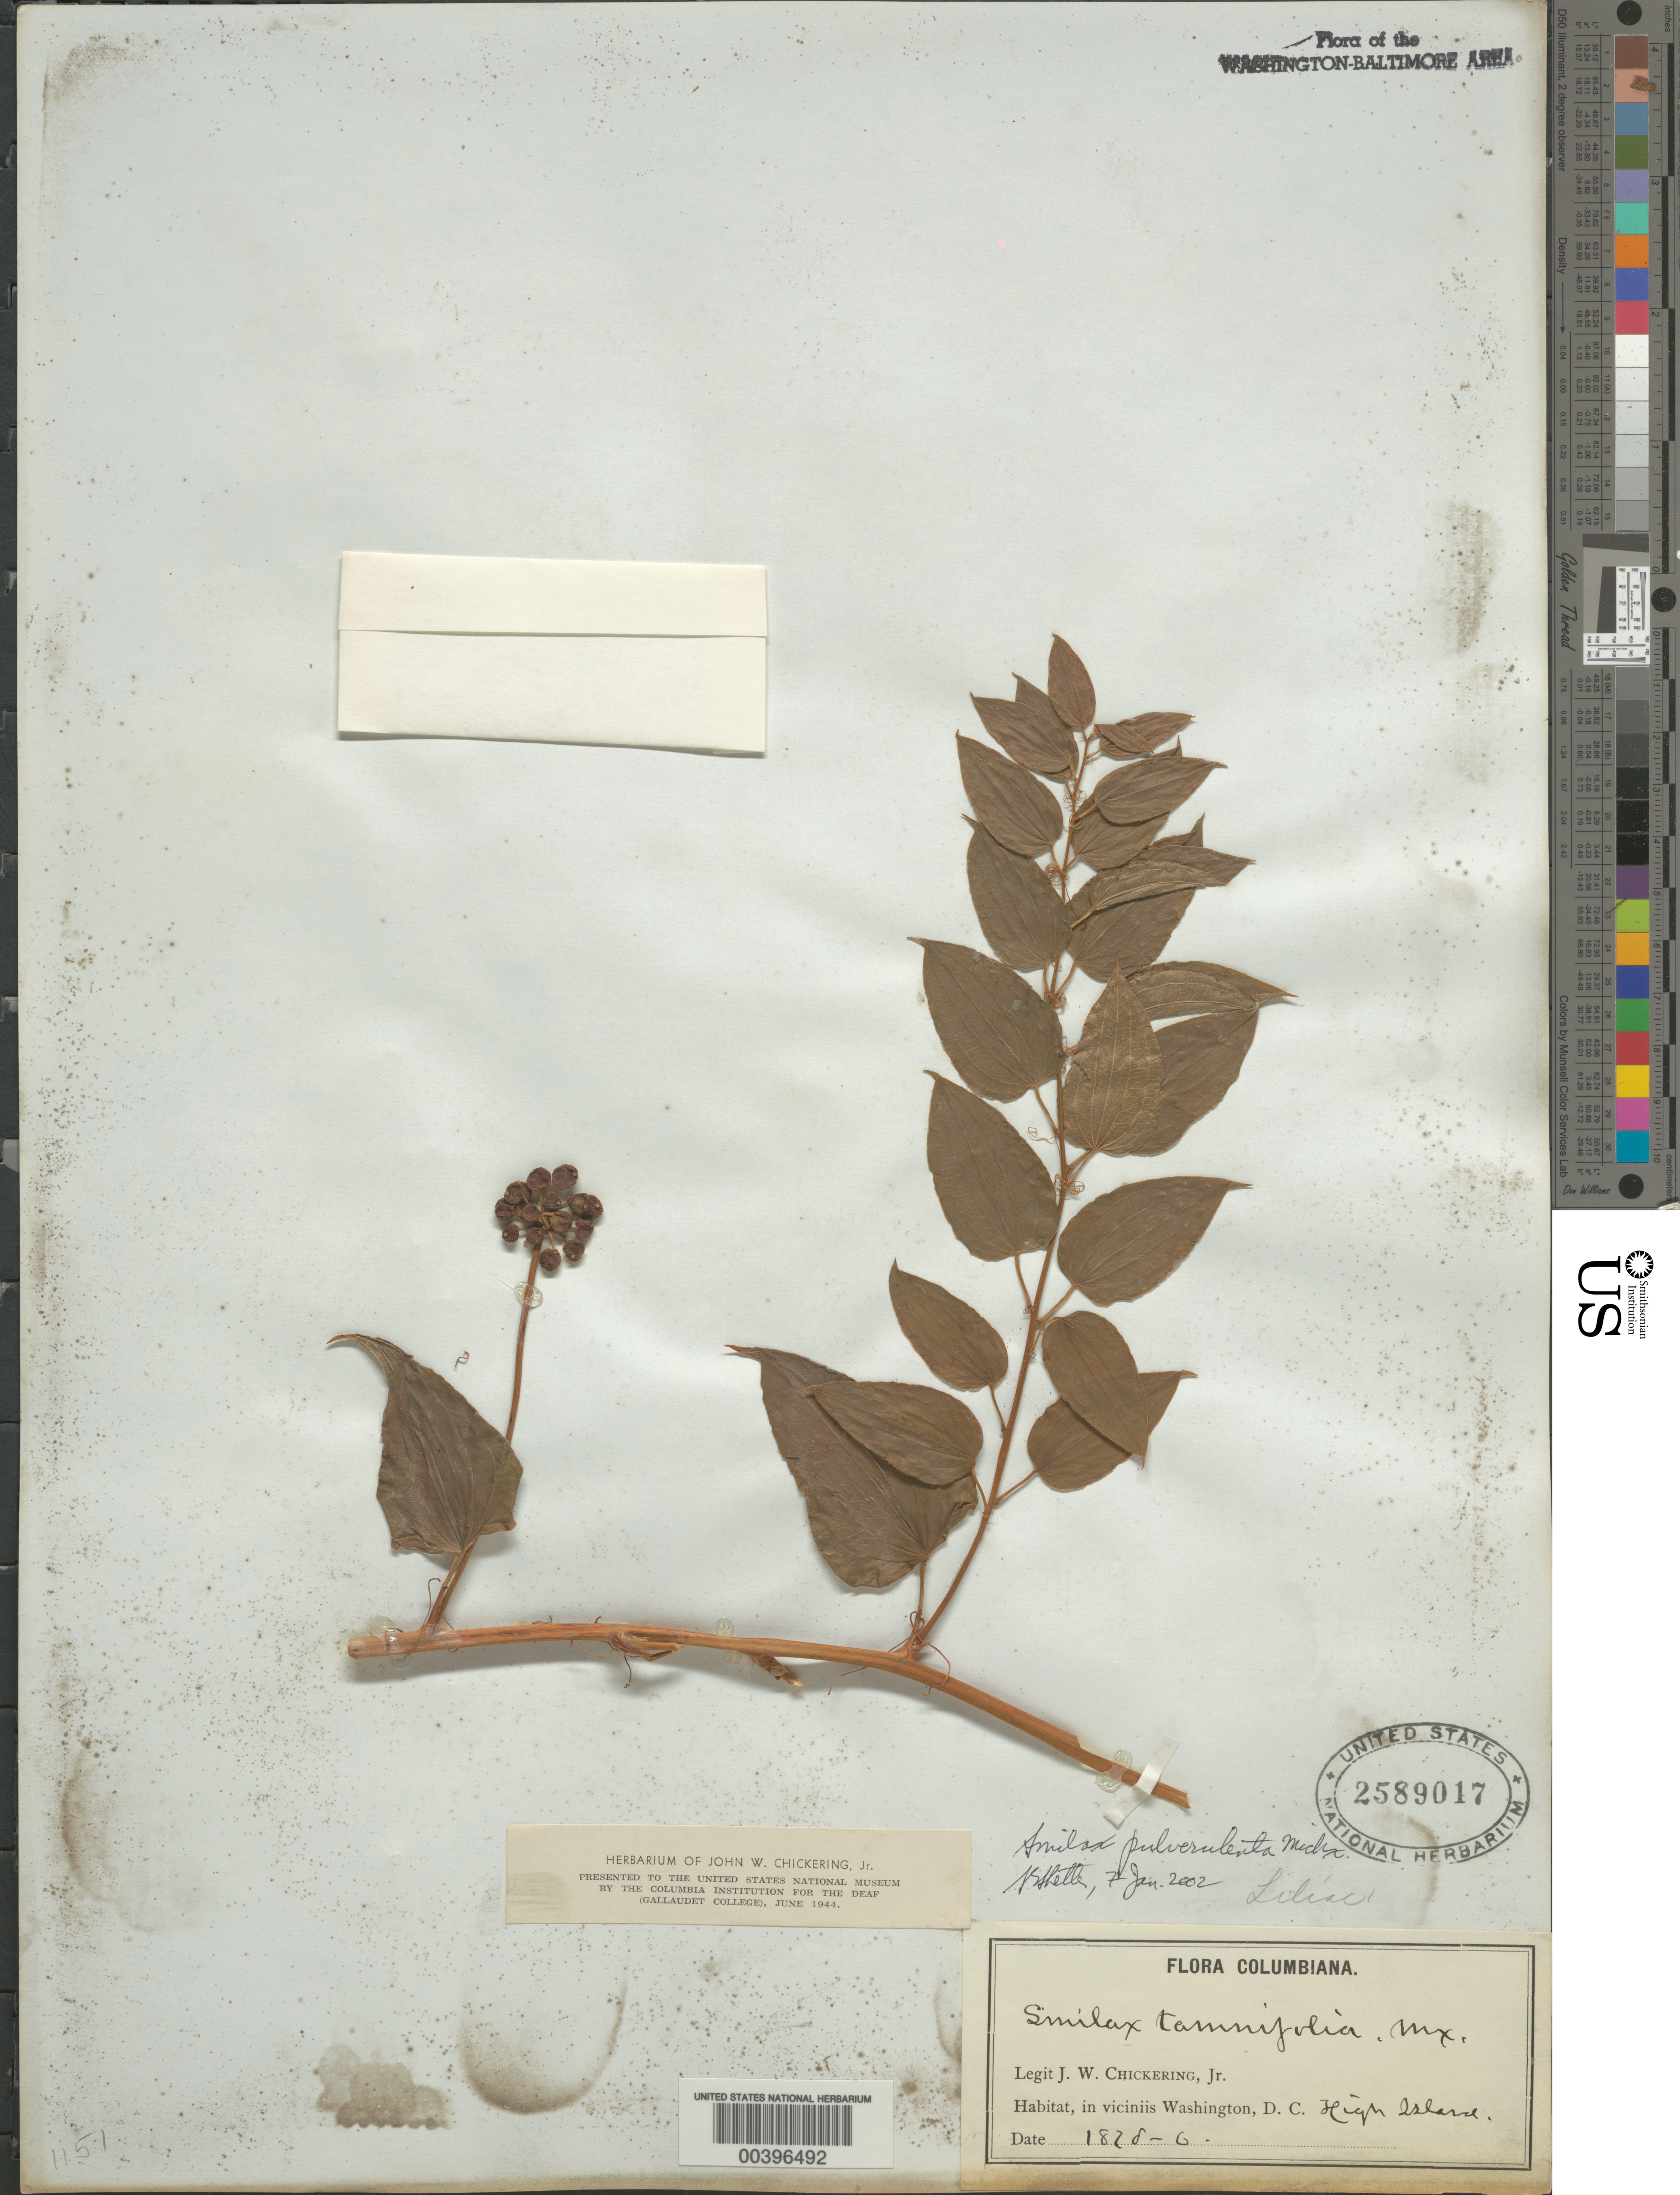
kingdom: Plantae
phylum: Tracheophyta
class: Liliopsida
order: Liliales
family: Smilacaceae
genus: Smilax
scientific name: Smilax pulverulenta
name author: Michx.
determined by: Shetler, Stanwyn G., (US), NMNH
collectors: J. W. Chickering Jr.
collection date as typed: Jun 1828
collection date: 1828-06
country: United States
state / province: Maryland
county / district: Montgomery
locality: High Island C. & O. Canal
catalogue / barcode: US 2589017